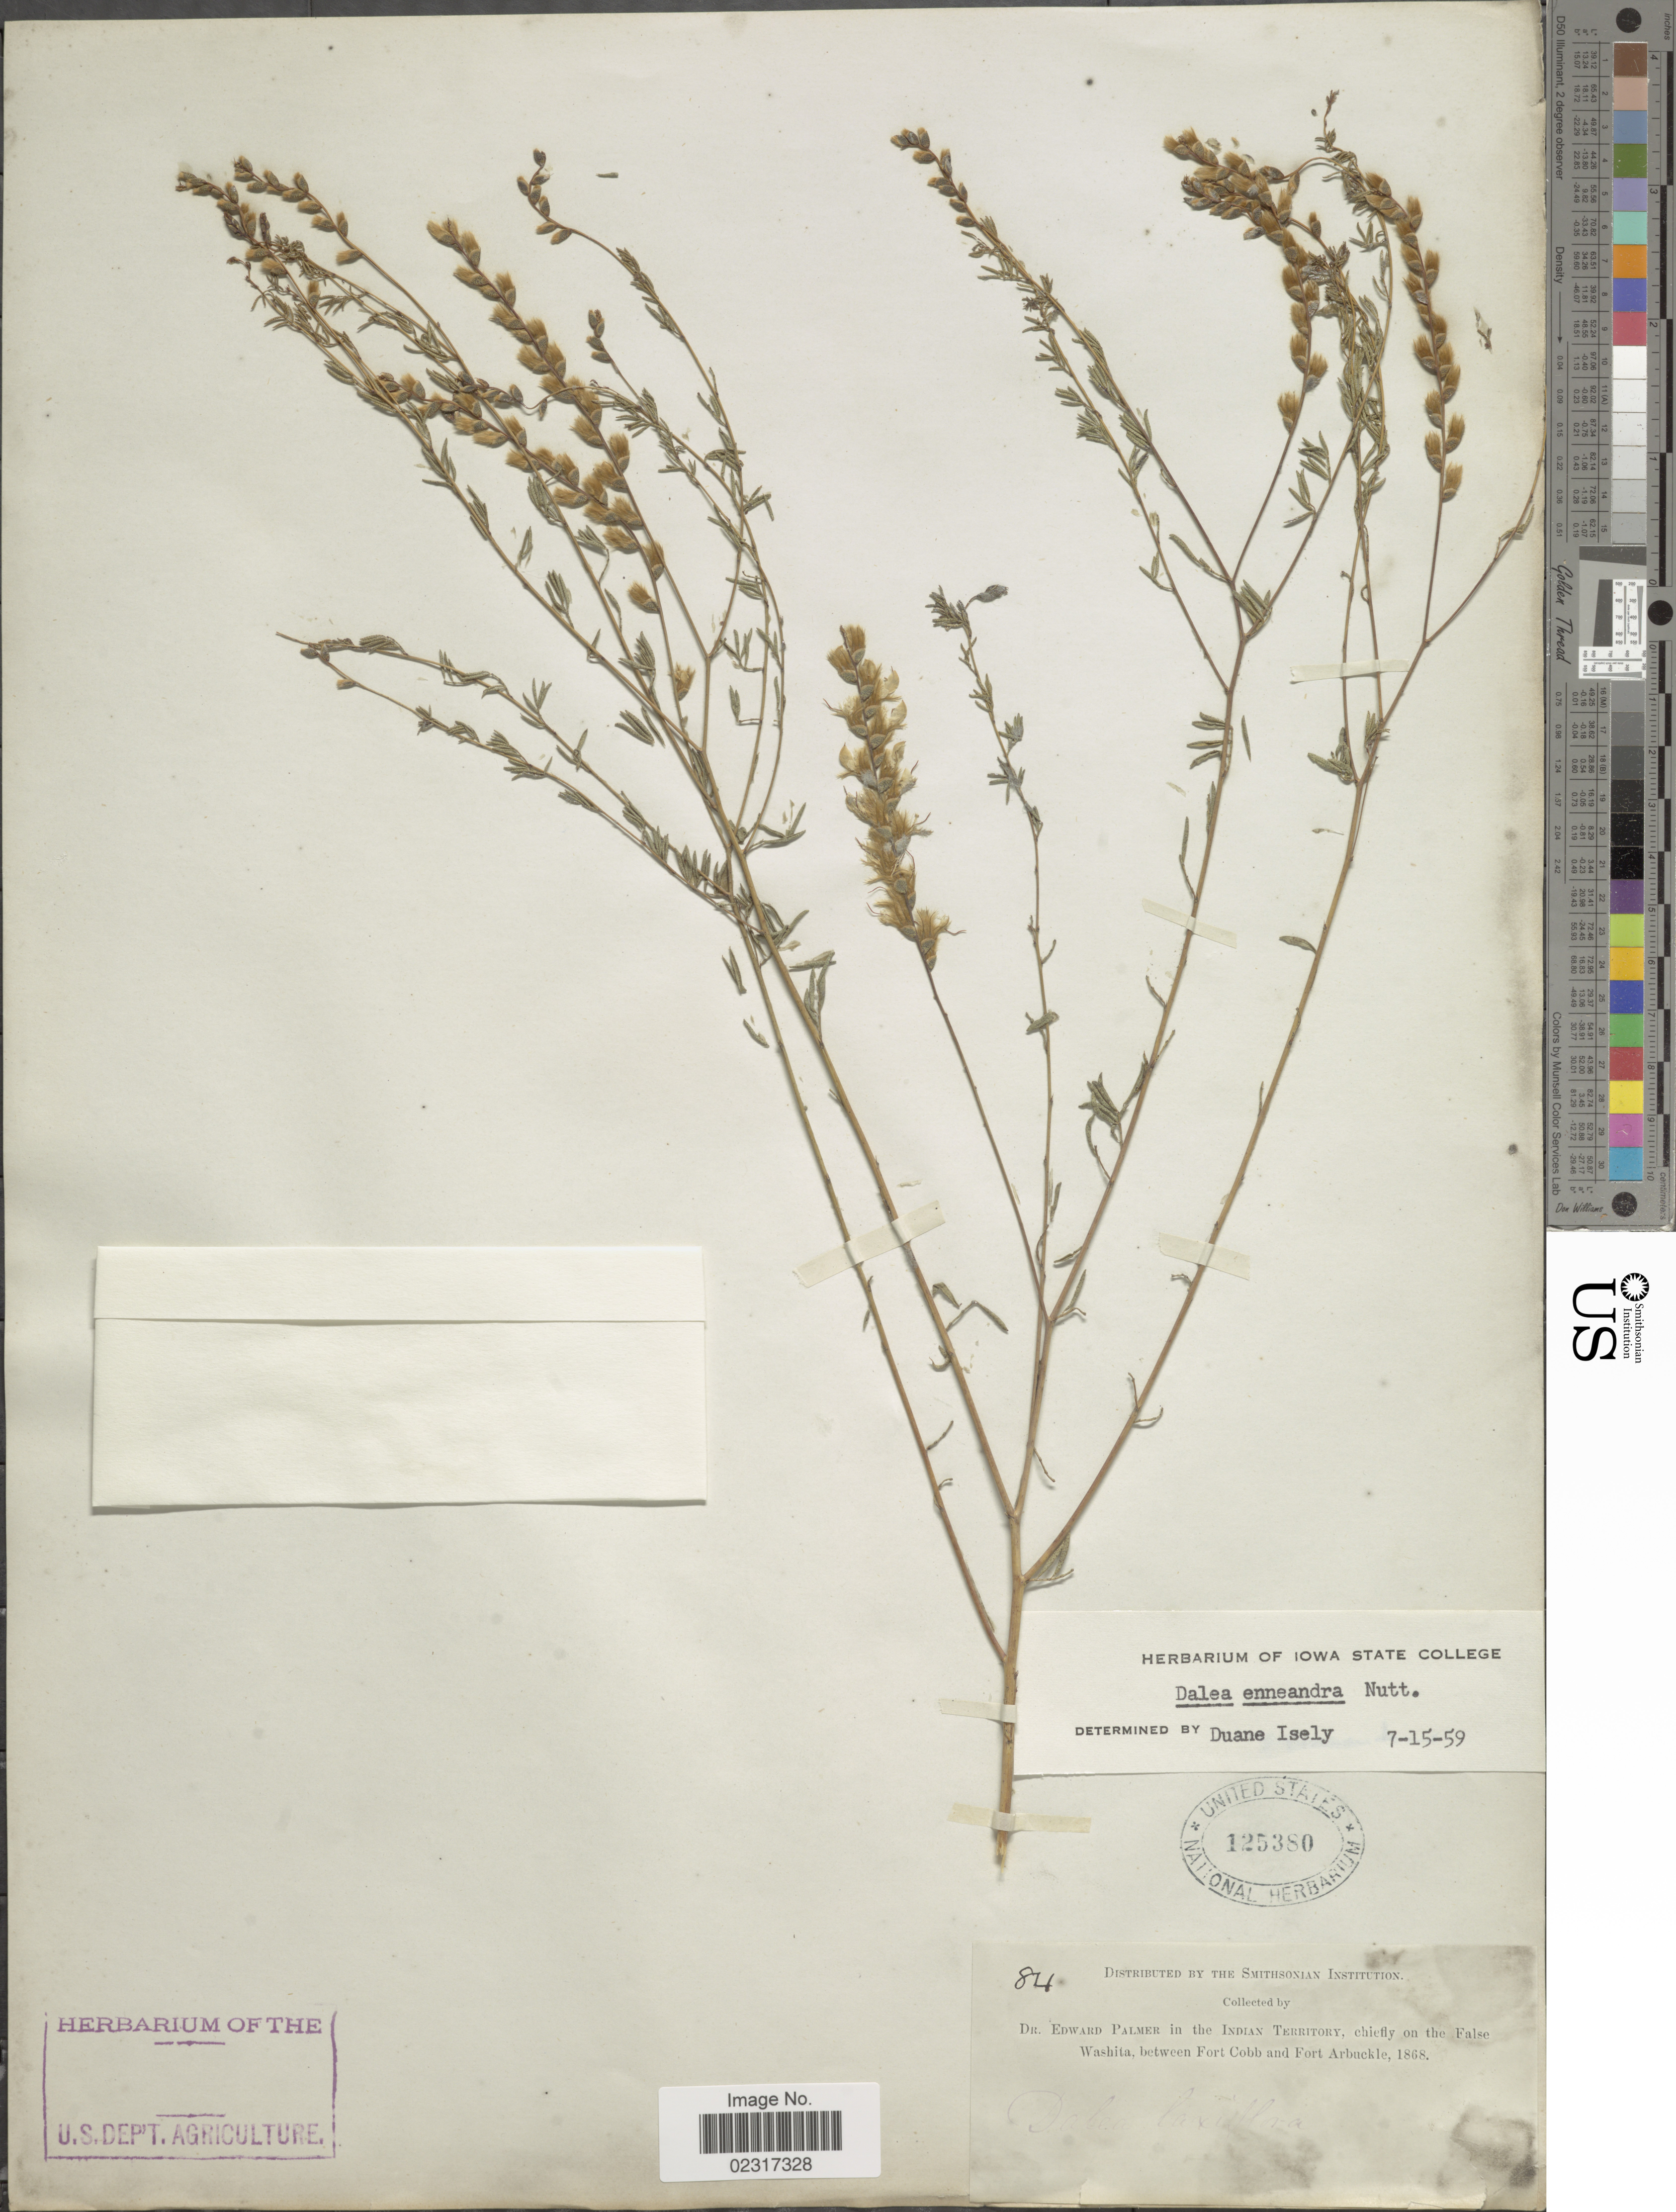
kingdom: Plantae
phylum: Tracheophyta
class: Magnoliopsida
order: Fabales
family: Fabaceae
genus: Dalea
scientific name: Dalea enneandra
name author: Nutt.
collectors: E. Palmer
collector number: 84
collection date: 1868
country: United States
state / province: Oklahoma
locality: Indian Territory, chiefly on the False Washita, between Fort Cobb and Fort Arbuckle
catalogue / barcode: US 125380